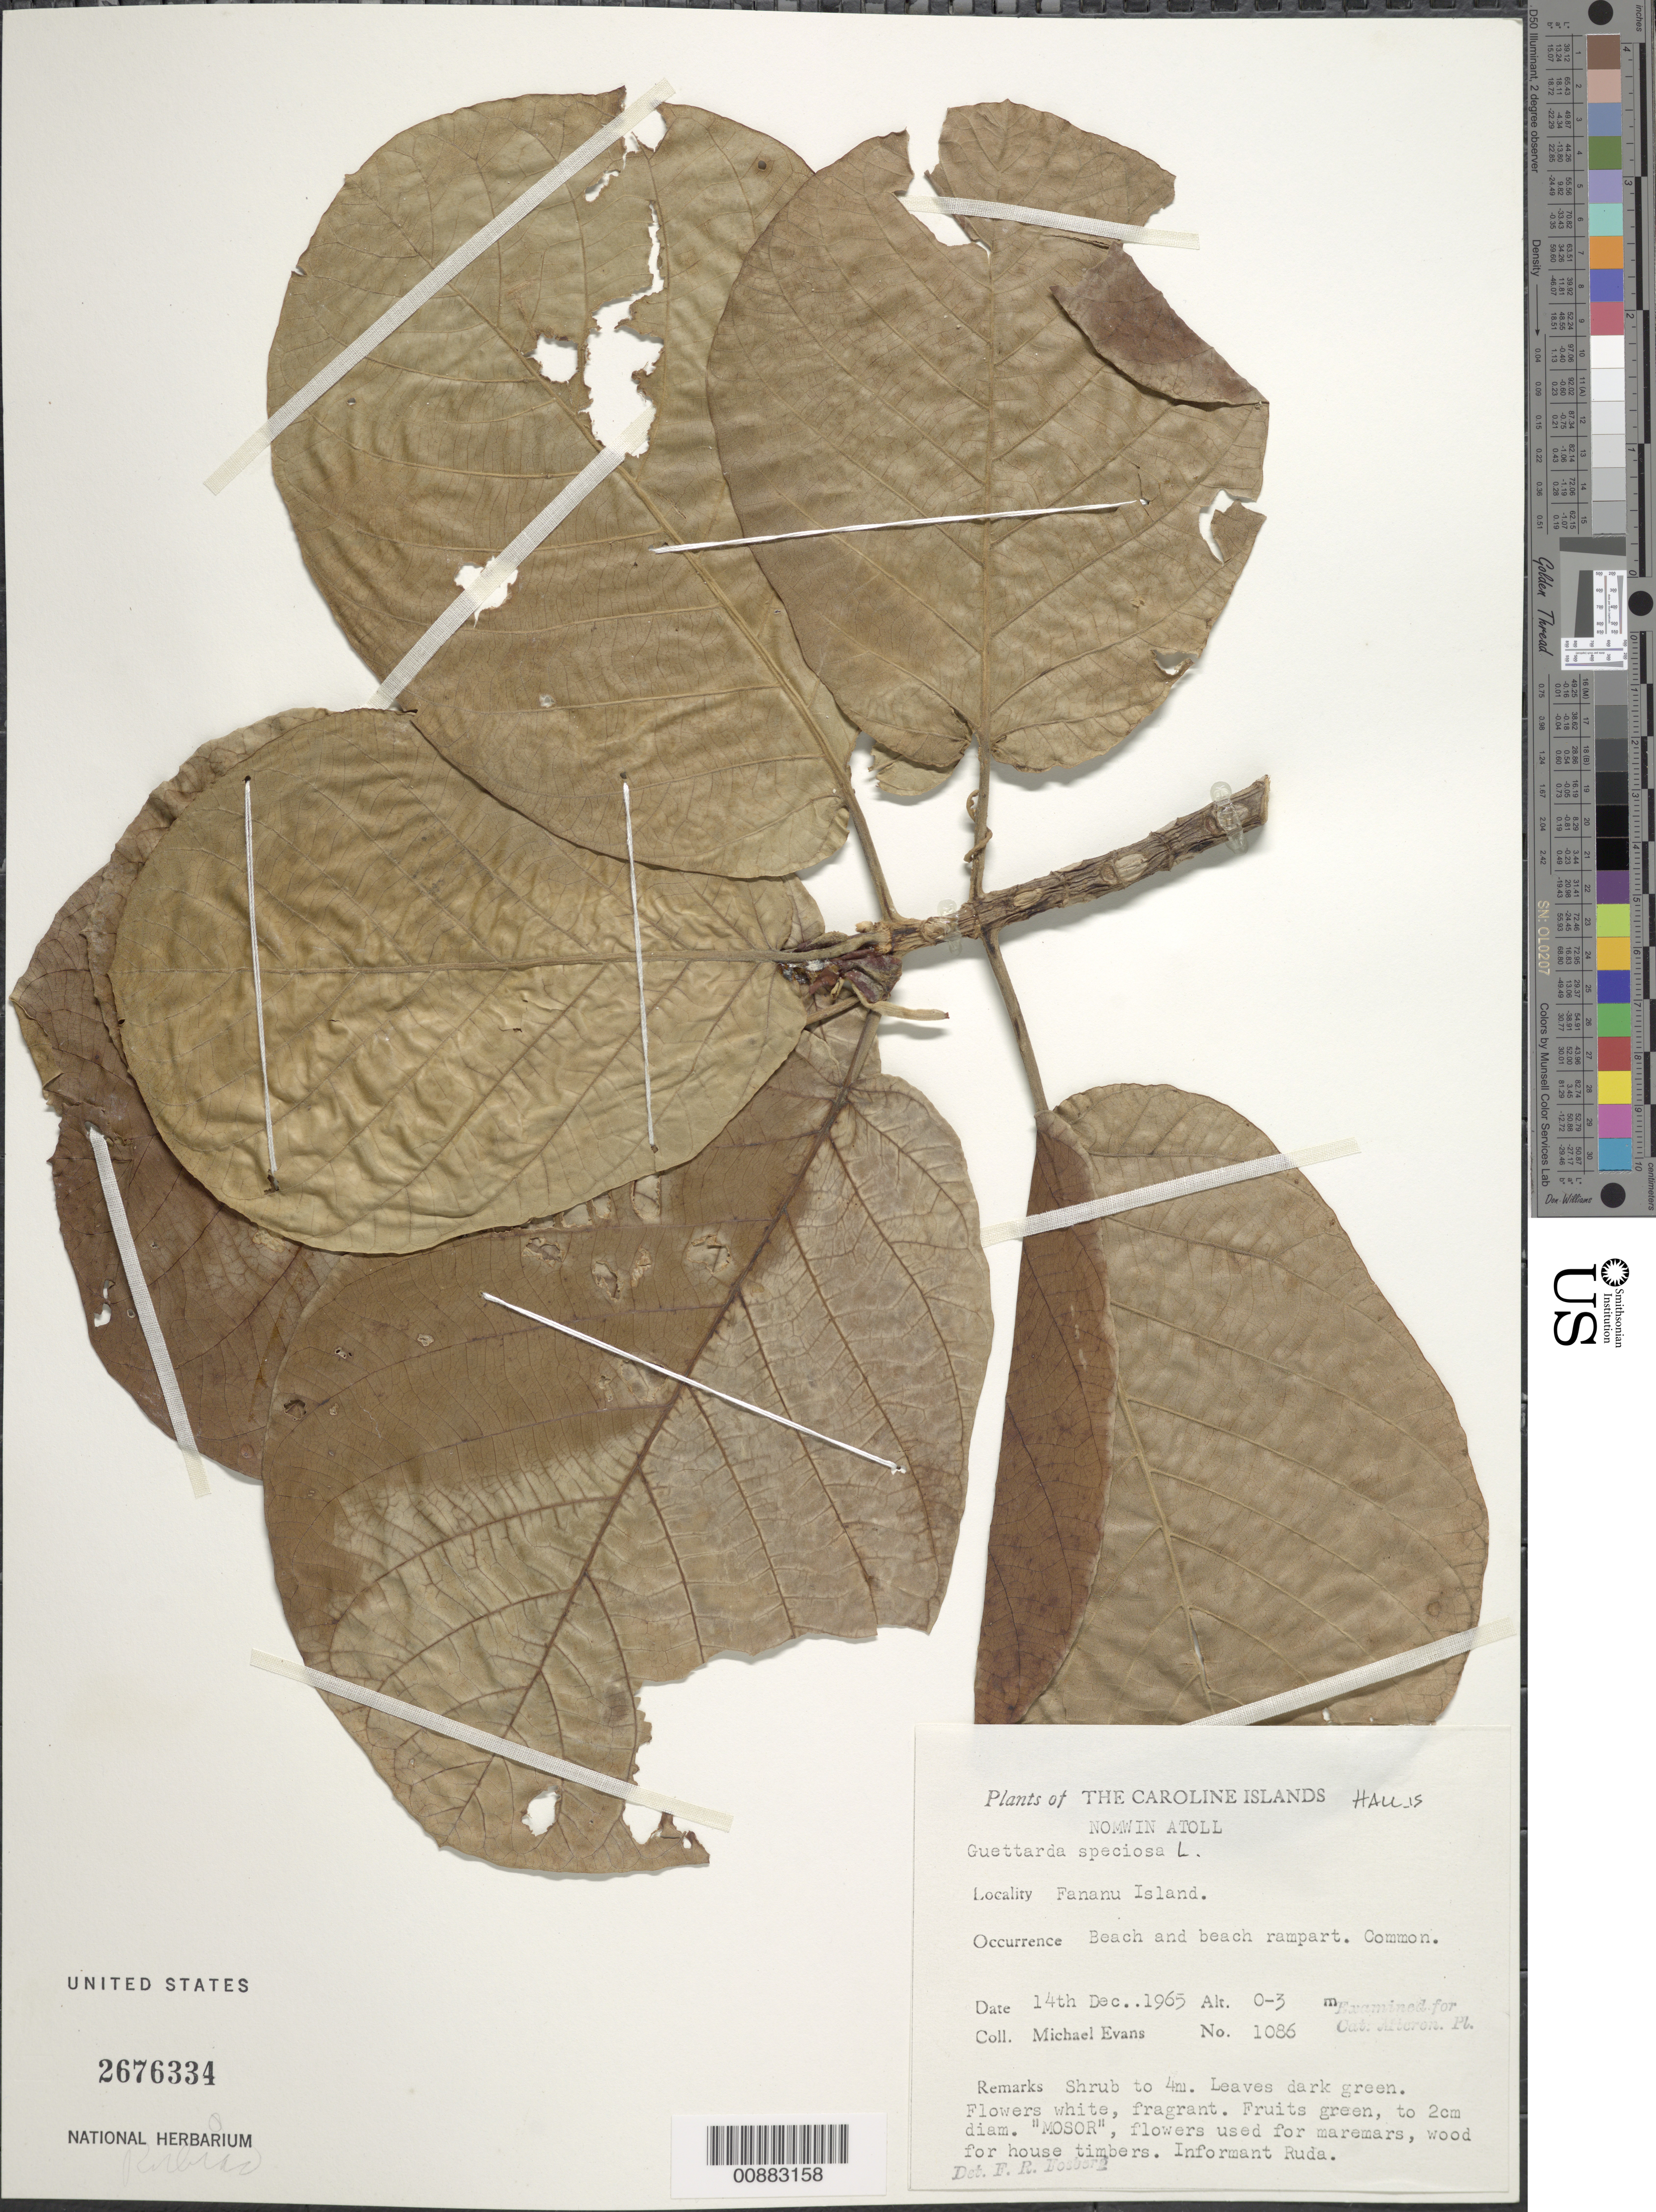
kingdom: Plantae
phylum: Tracheophyta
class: Magnoliopsida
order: Gentianales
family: Rubiaceae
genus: Guettarda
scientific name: Guettarda speciosa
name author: L.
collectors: M. Evans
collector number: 1086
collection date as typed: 14 Dec 1965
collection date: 1965-12-14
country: Micronesia, Federated States of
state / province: Truk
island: Nomwin Atoll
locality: Fananu I., Nomwin*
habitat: beach and beach rampart. Common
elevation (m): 0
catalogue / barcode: US 2676334